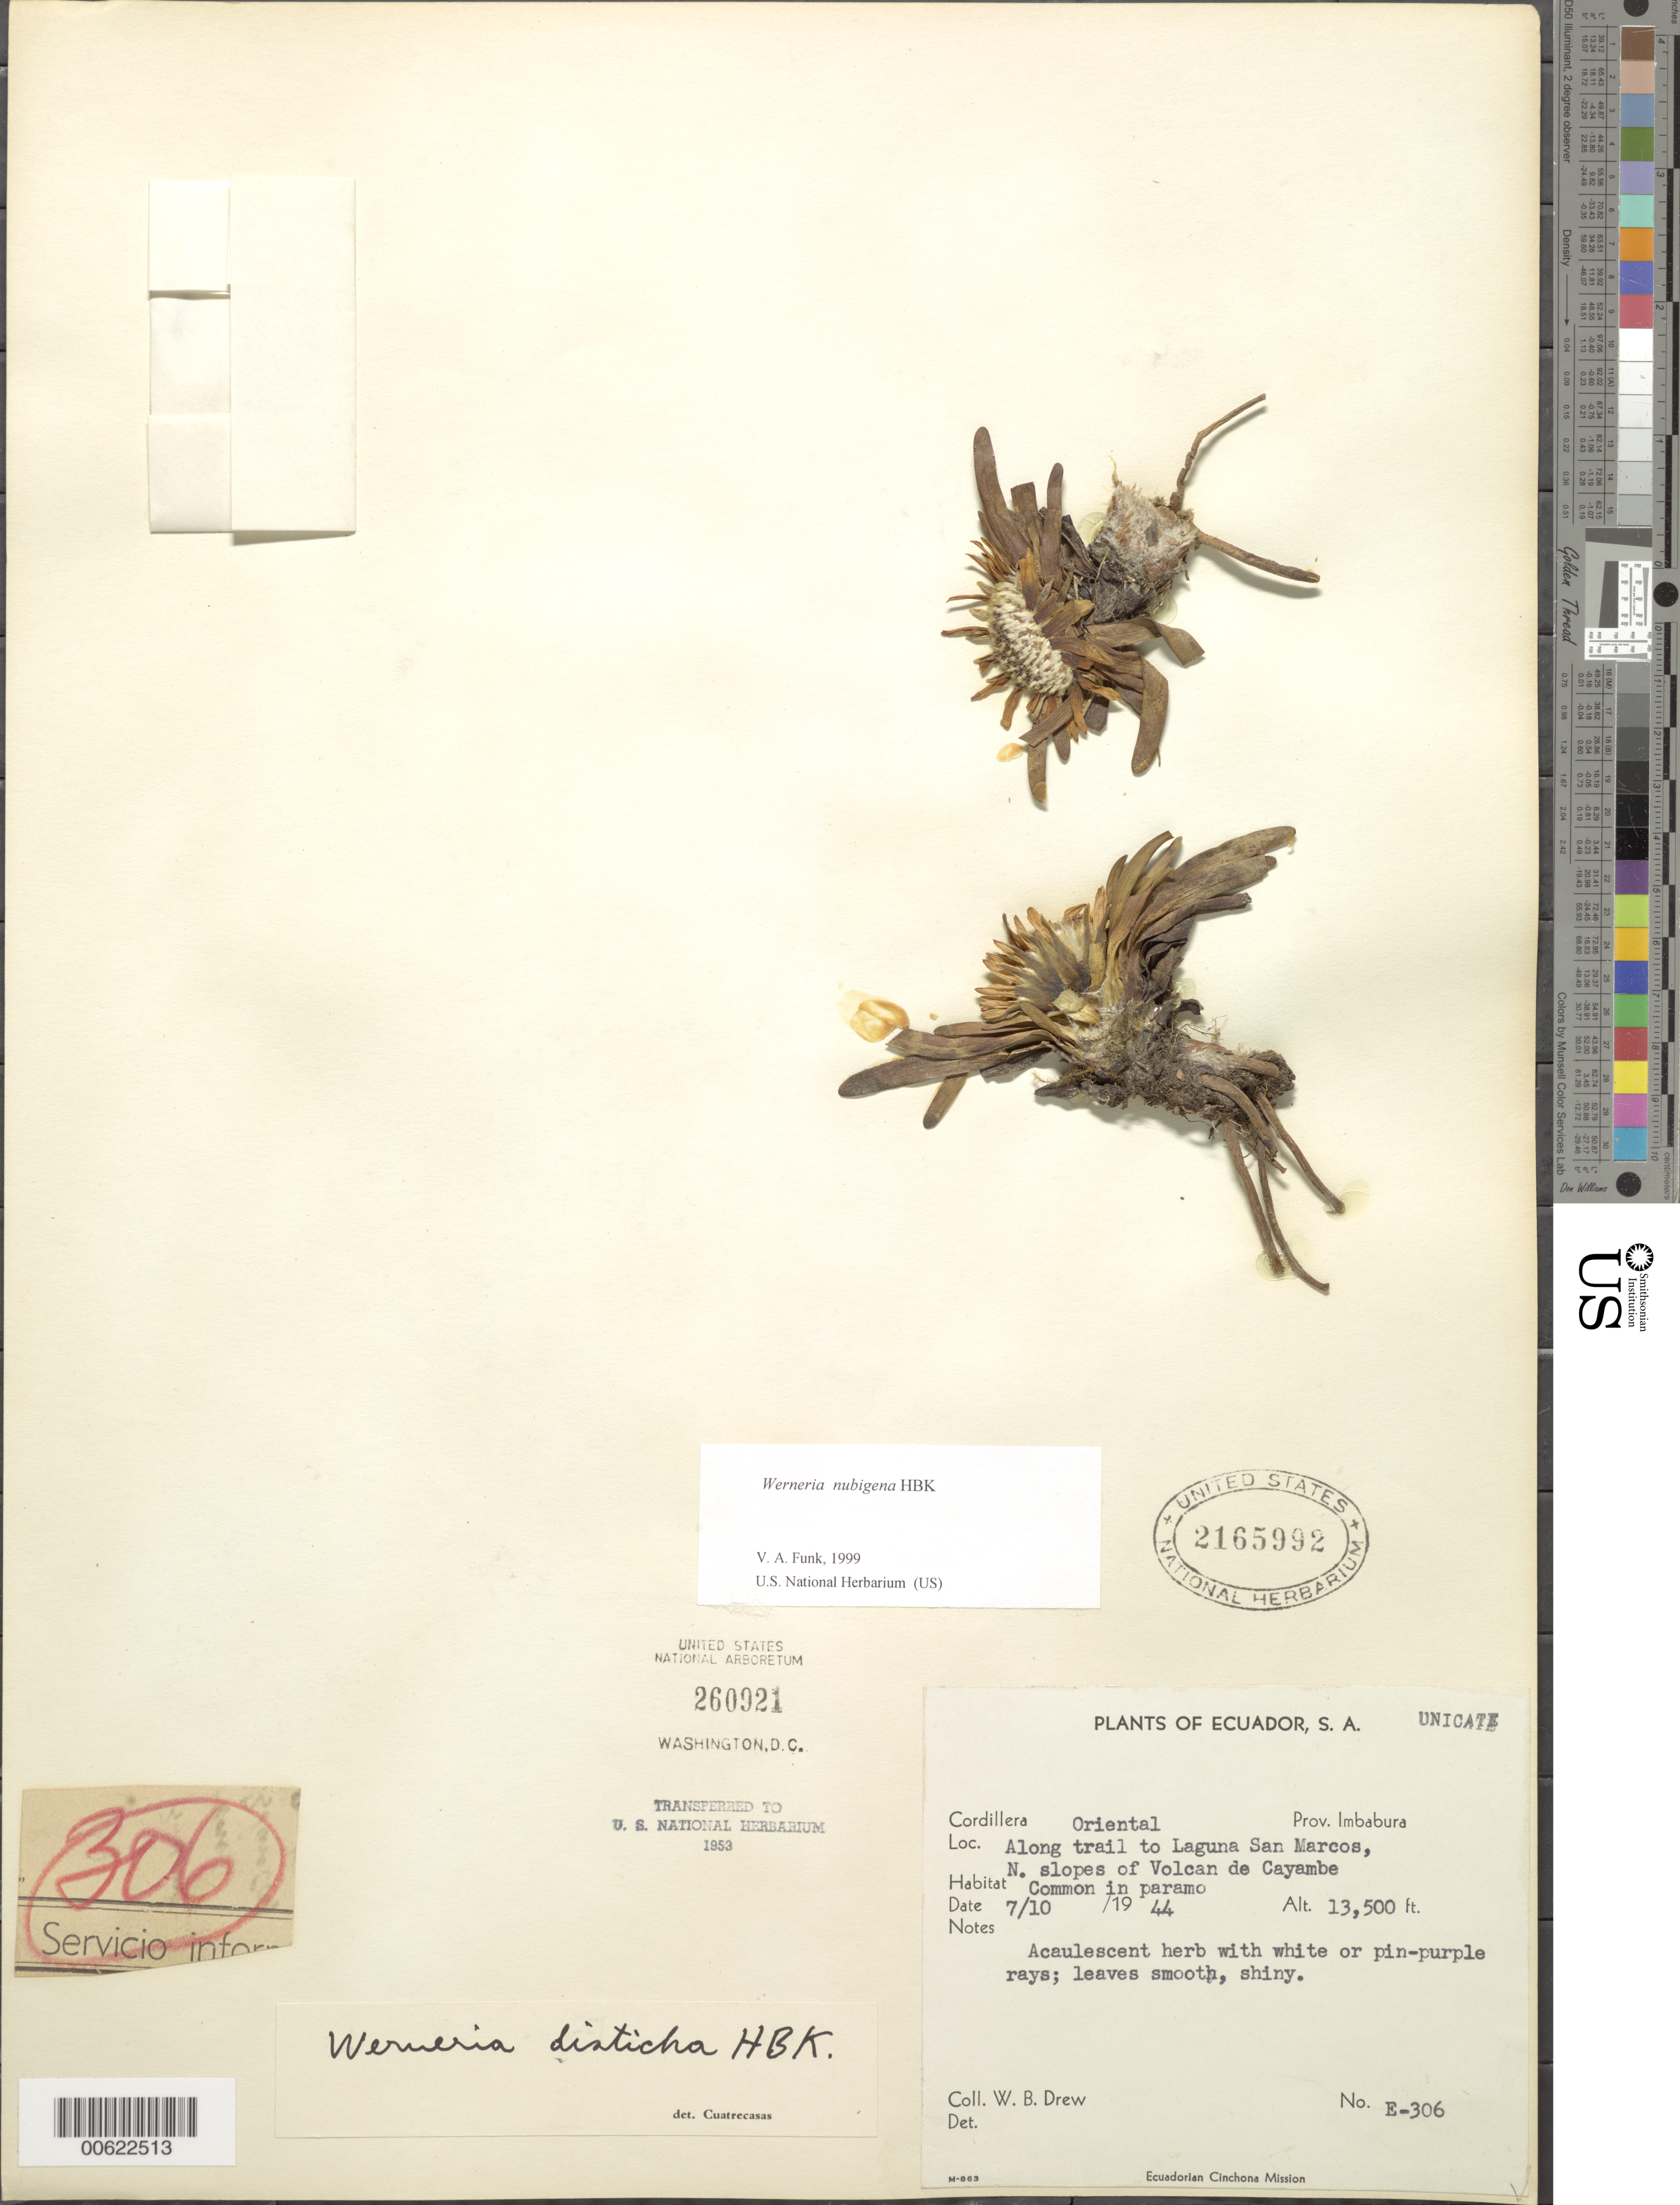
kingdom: Plantae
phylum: Tracheophyta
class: Magnoliopsida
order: Asterales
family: Asteraceae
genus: Werneria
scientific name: Werneria nubigena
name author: Kunth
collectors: W. B. Drew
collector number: E-306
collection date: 1944-10-07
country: Ecuador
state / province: Imbabura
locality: Cordillera Oriental, along trail to Laguna San Marcos, N slope of Volcan de Cayambe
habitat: Paramo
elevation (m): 4115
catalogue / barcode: US 2165992